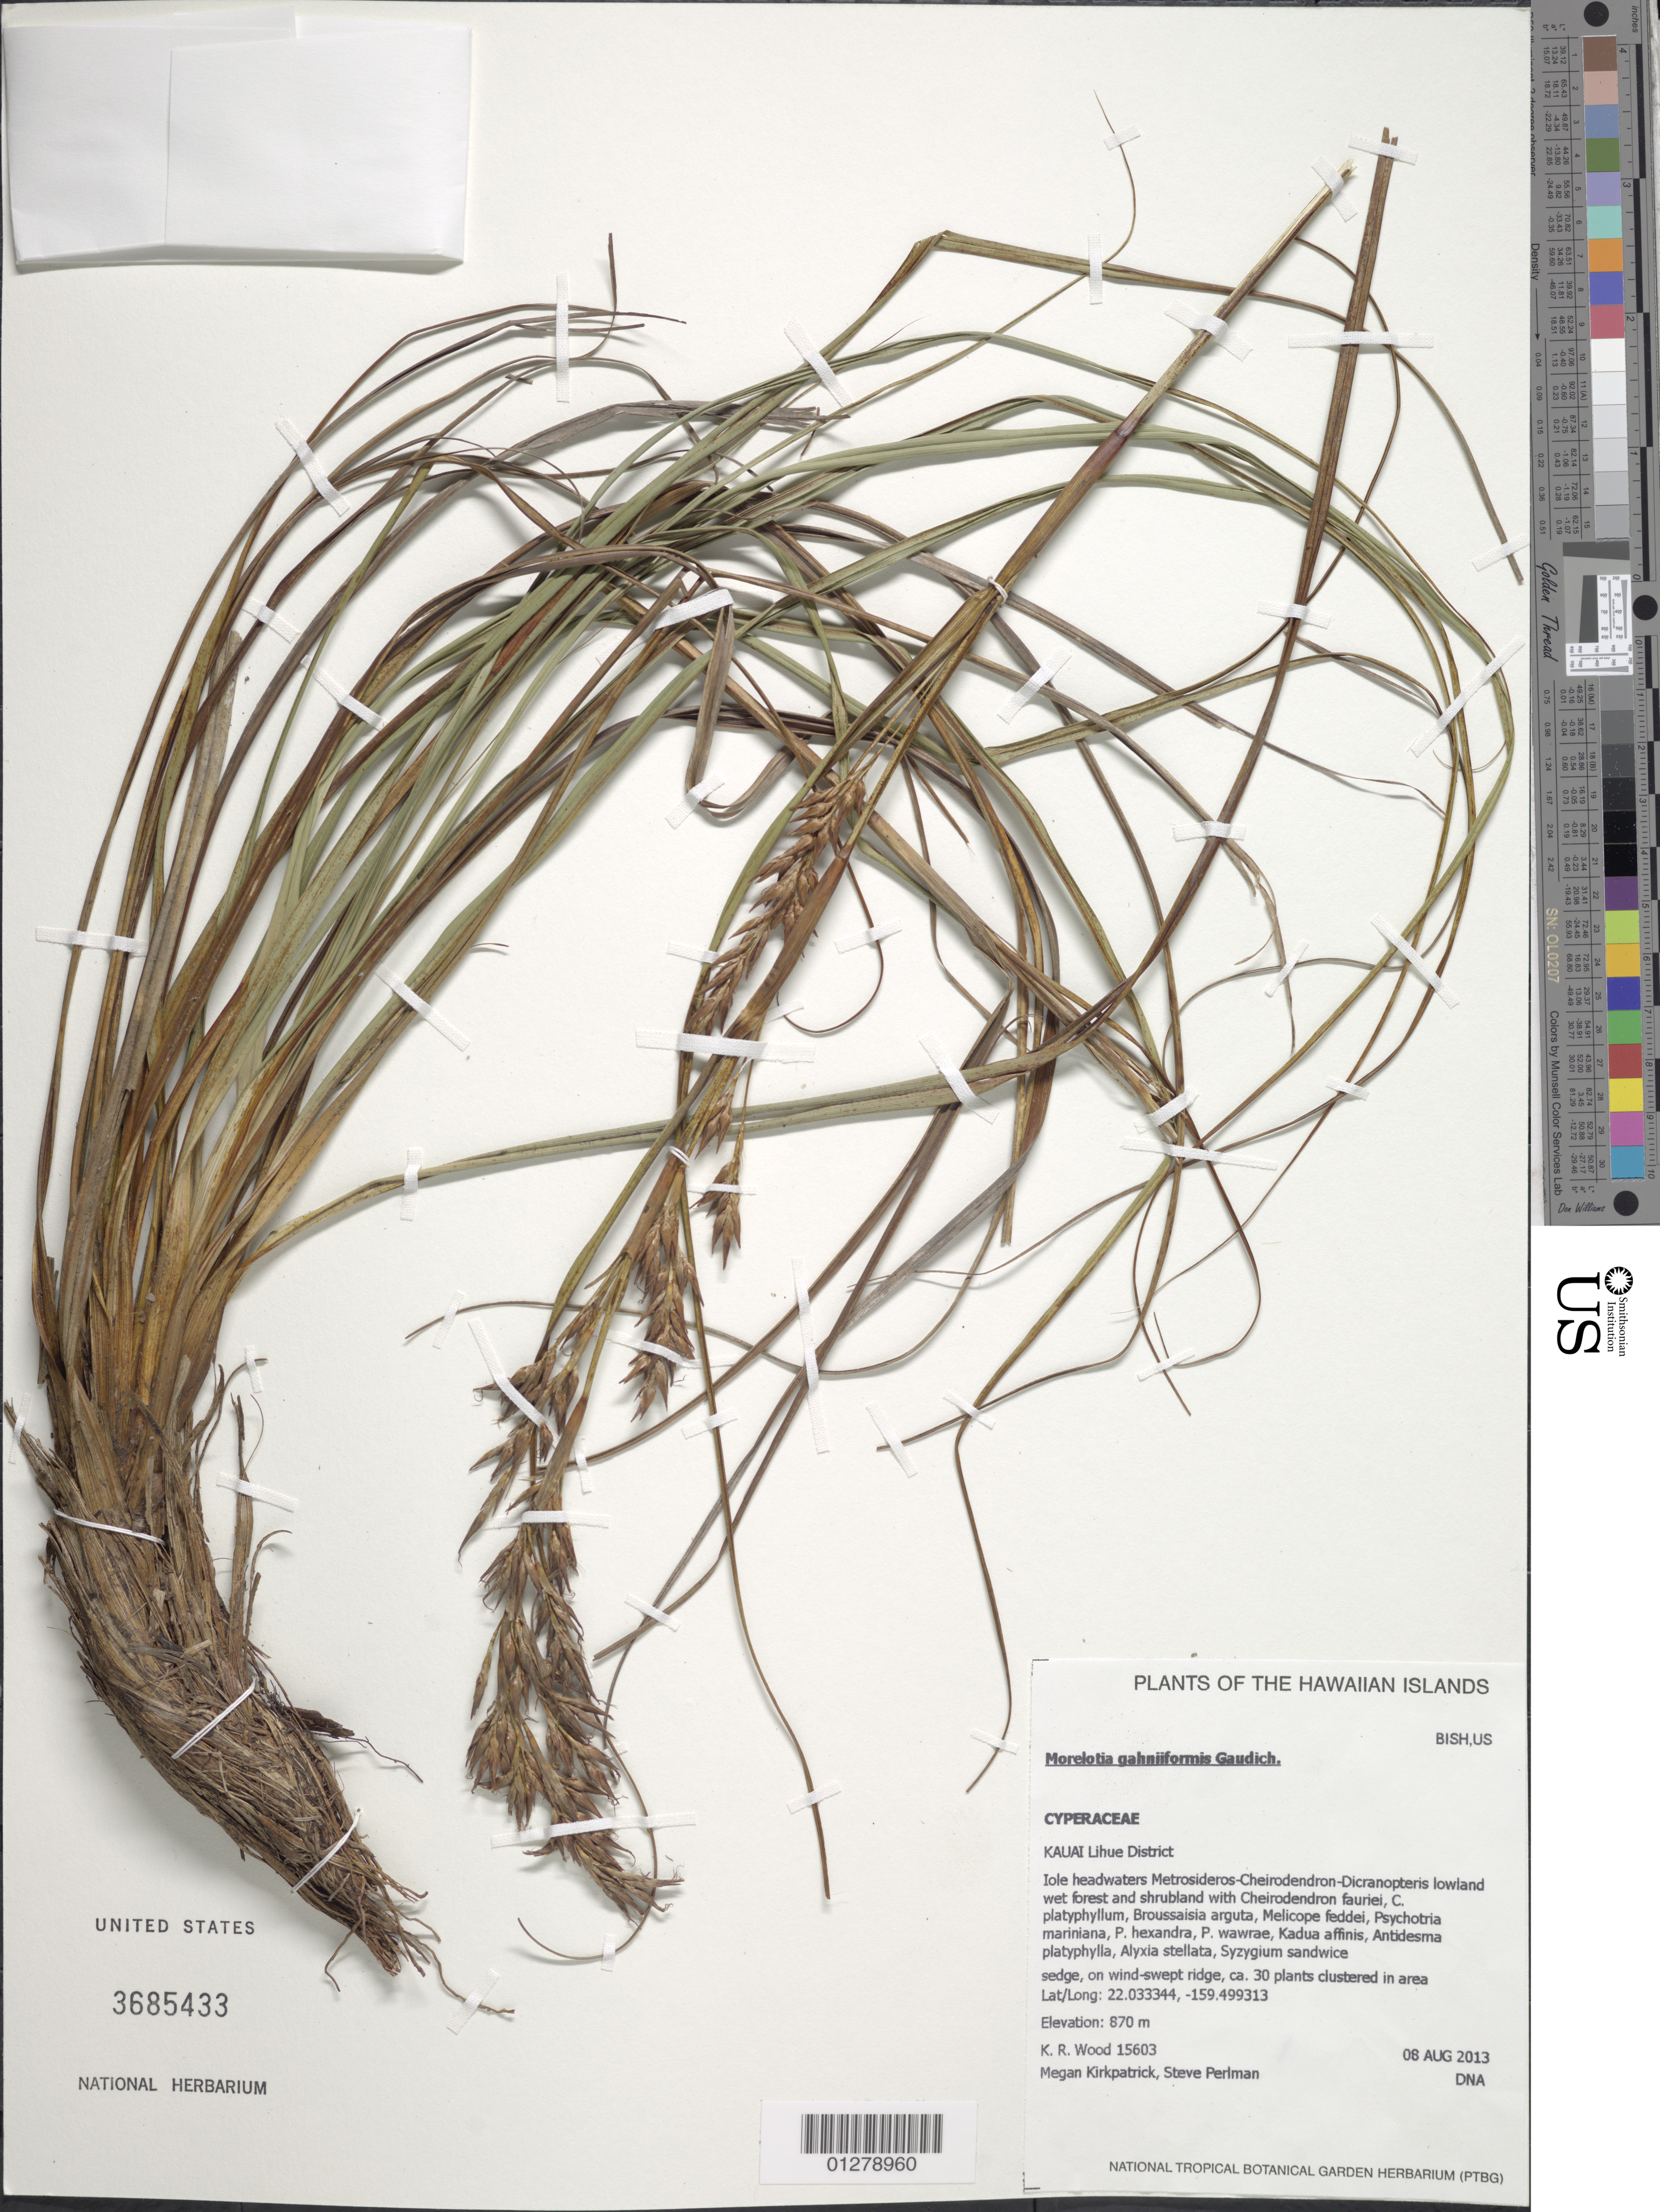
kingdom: Plantae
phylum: Tracheophyta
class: Liliopsida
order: Poales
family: Cyperaceae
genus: Morelotia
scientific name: Morelotia gahniiformis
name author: Gaudich.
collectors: K. R. Wood, M. Kirkpatrick & S. P. Perlman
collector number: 15603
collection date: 2013-08-08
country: United States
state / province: Hawaii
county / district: Kauai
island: Kaua'i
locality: Lihue District, Iole headwaters.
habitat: Lowland wet forest and shrubland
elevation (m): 870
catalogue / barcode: US 3685433